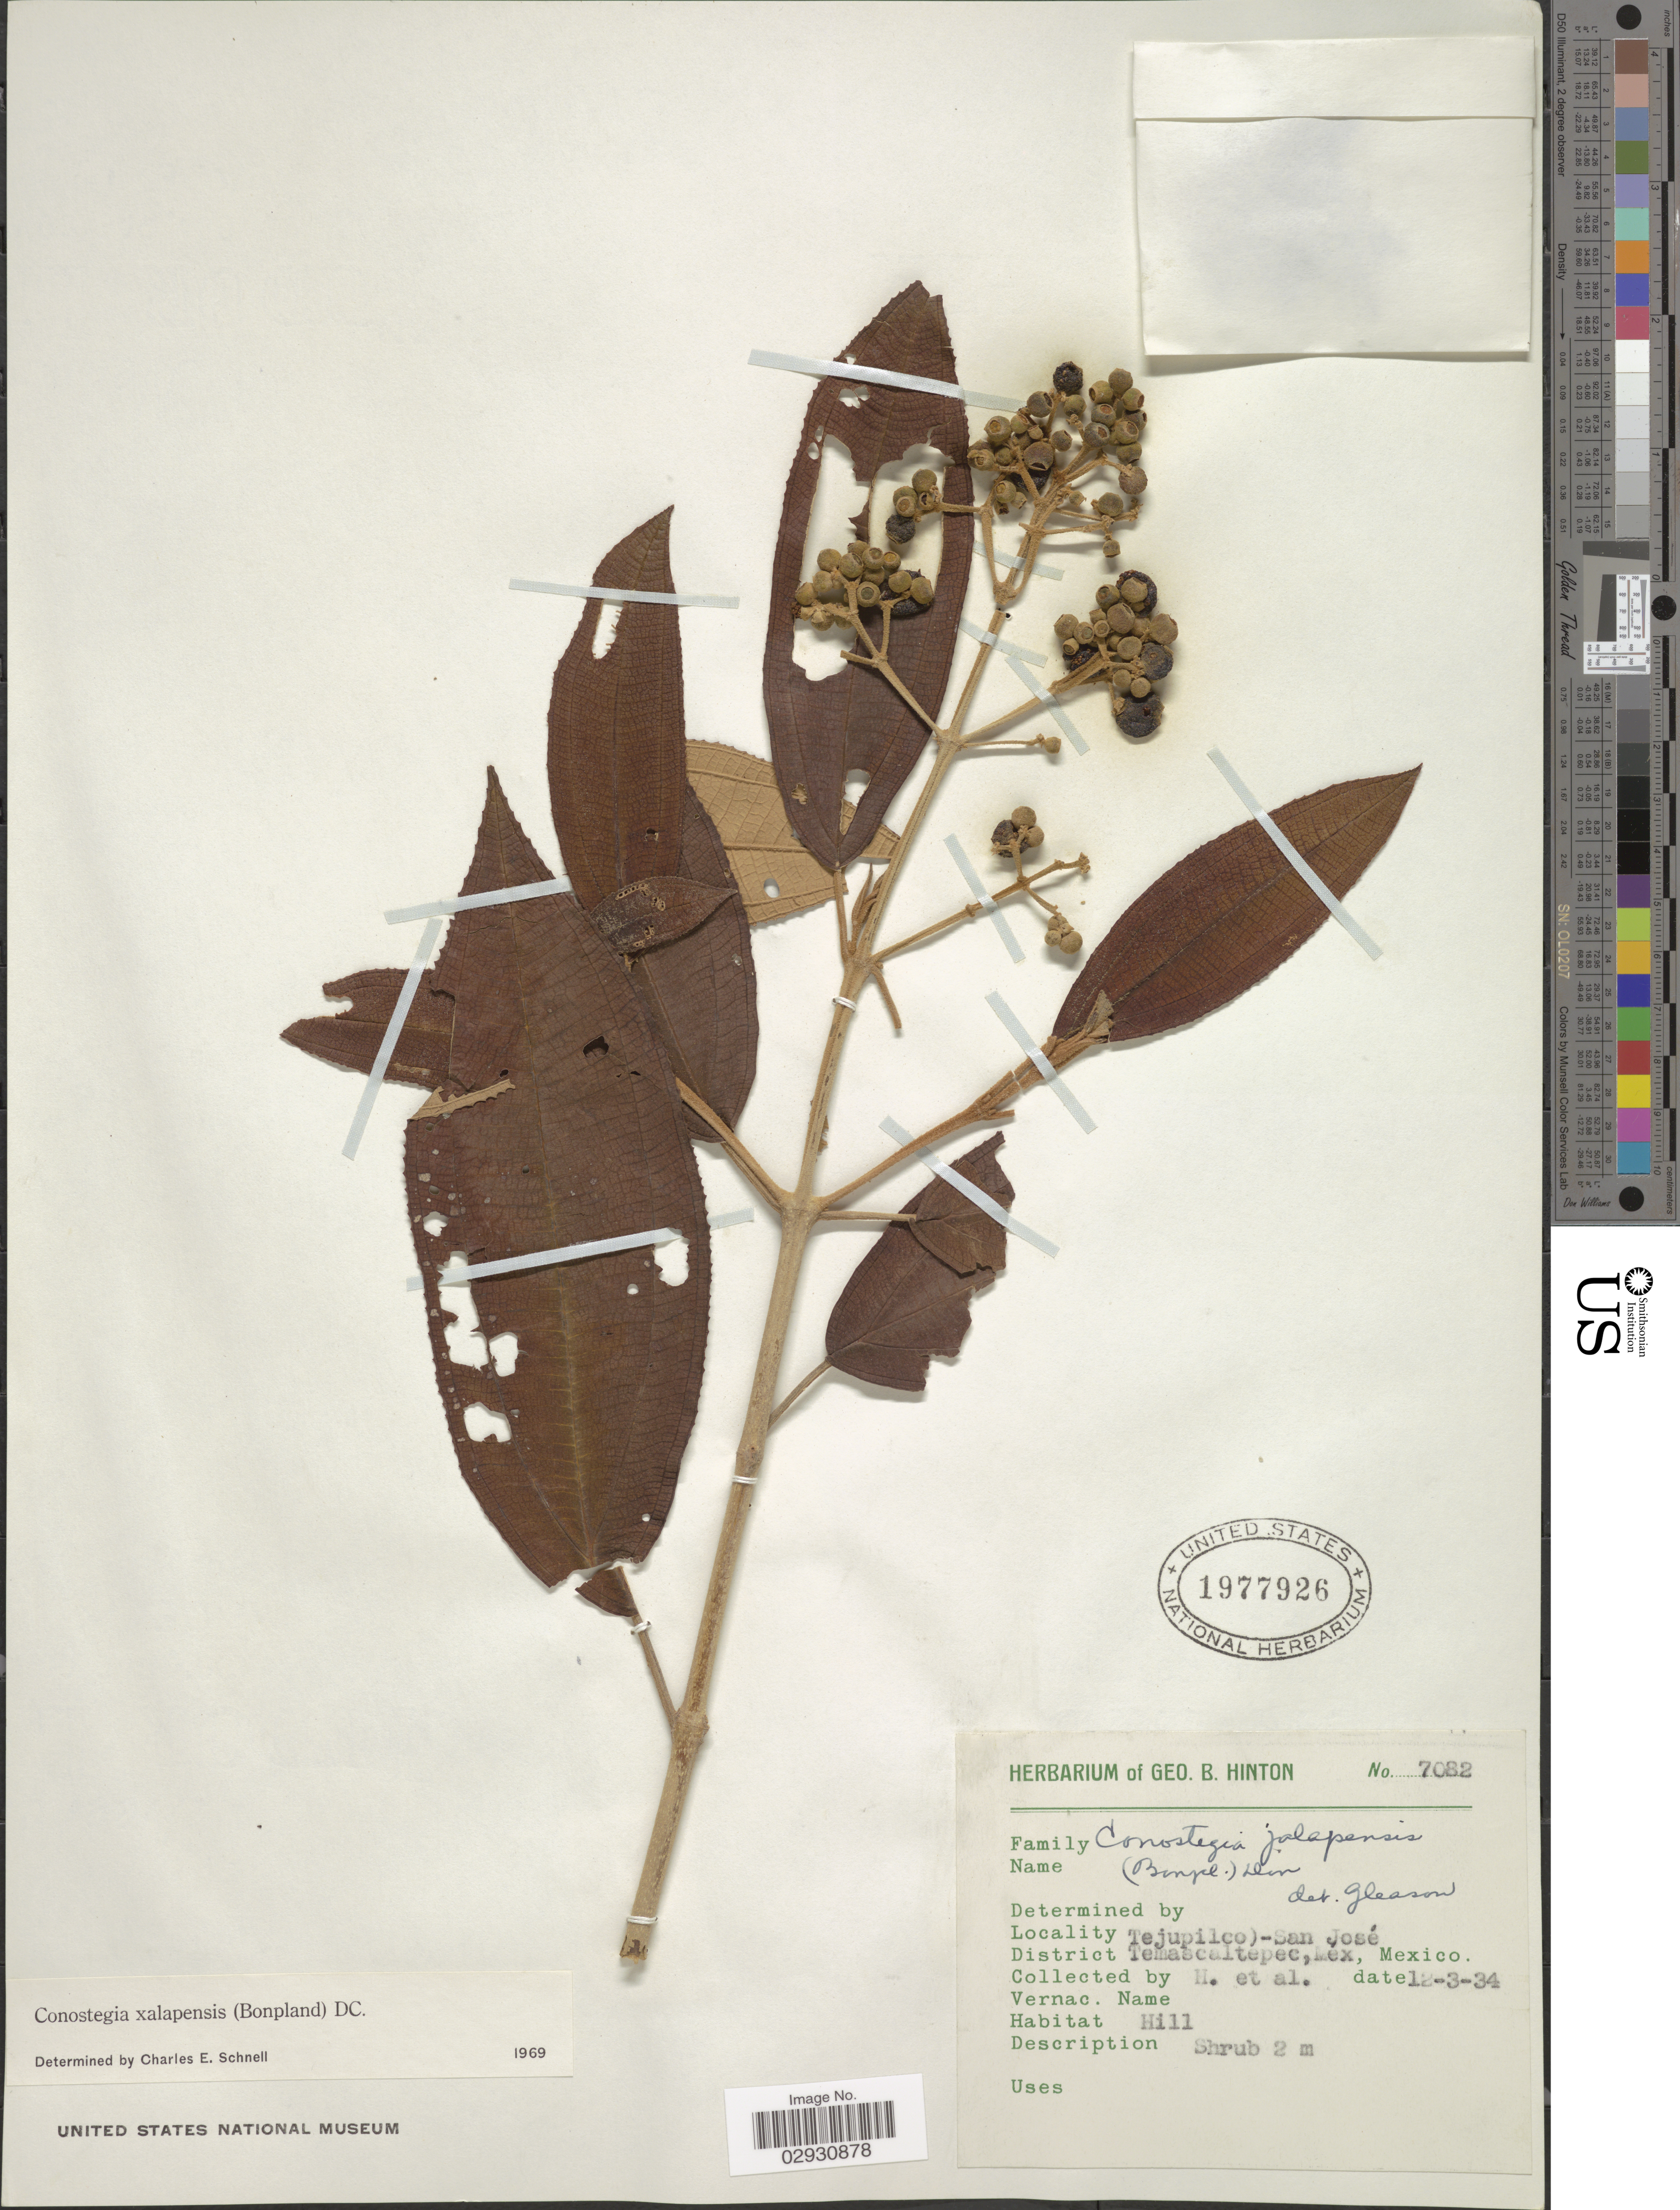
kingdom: Plantae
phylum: Tracheophyta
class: Magnoliopsida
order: Myrtales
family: Melastomataceae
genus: Conostegia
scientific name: Conostegia quadrangularis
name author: Schltdl. ex Steud.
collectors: G. B. Hinton & et al.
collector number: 7082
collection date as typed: Transcribed d/m/y: 12/3/34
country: Mexico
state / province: México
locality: Tejupilco) - San José, District Temascaltepec.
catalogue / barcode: US 1977926